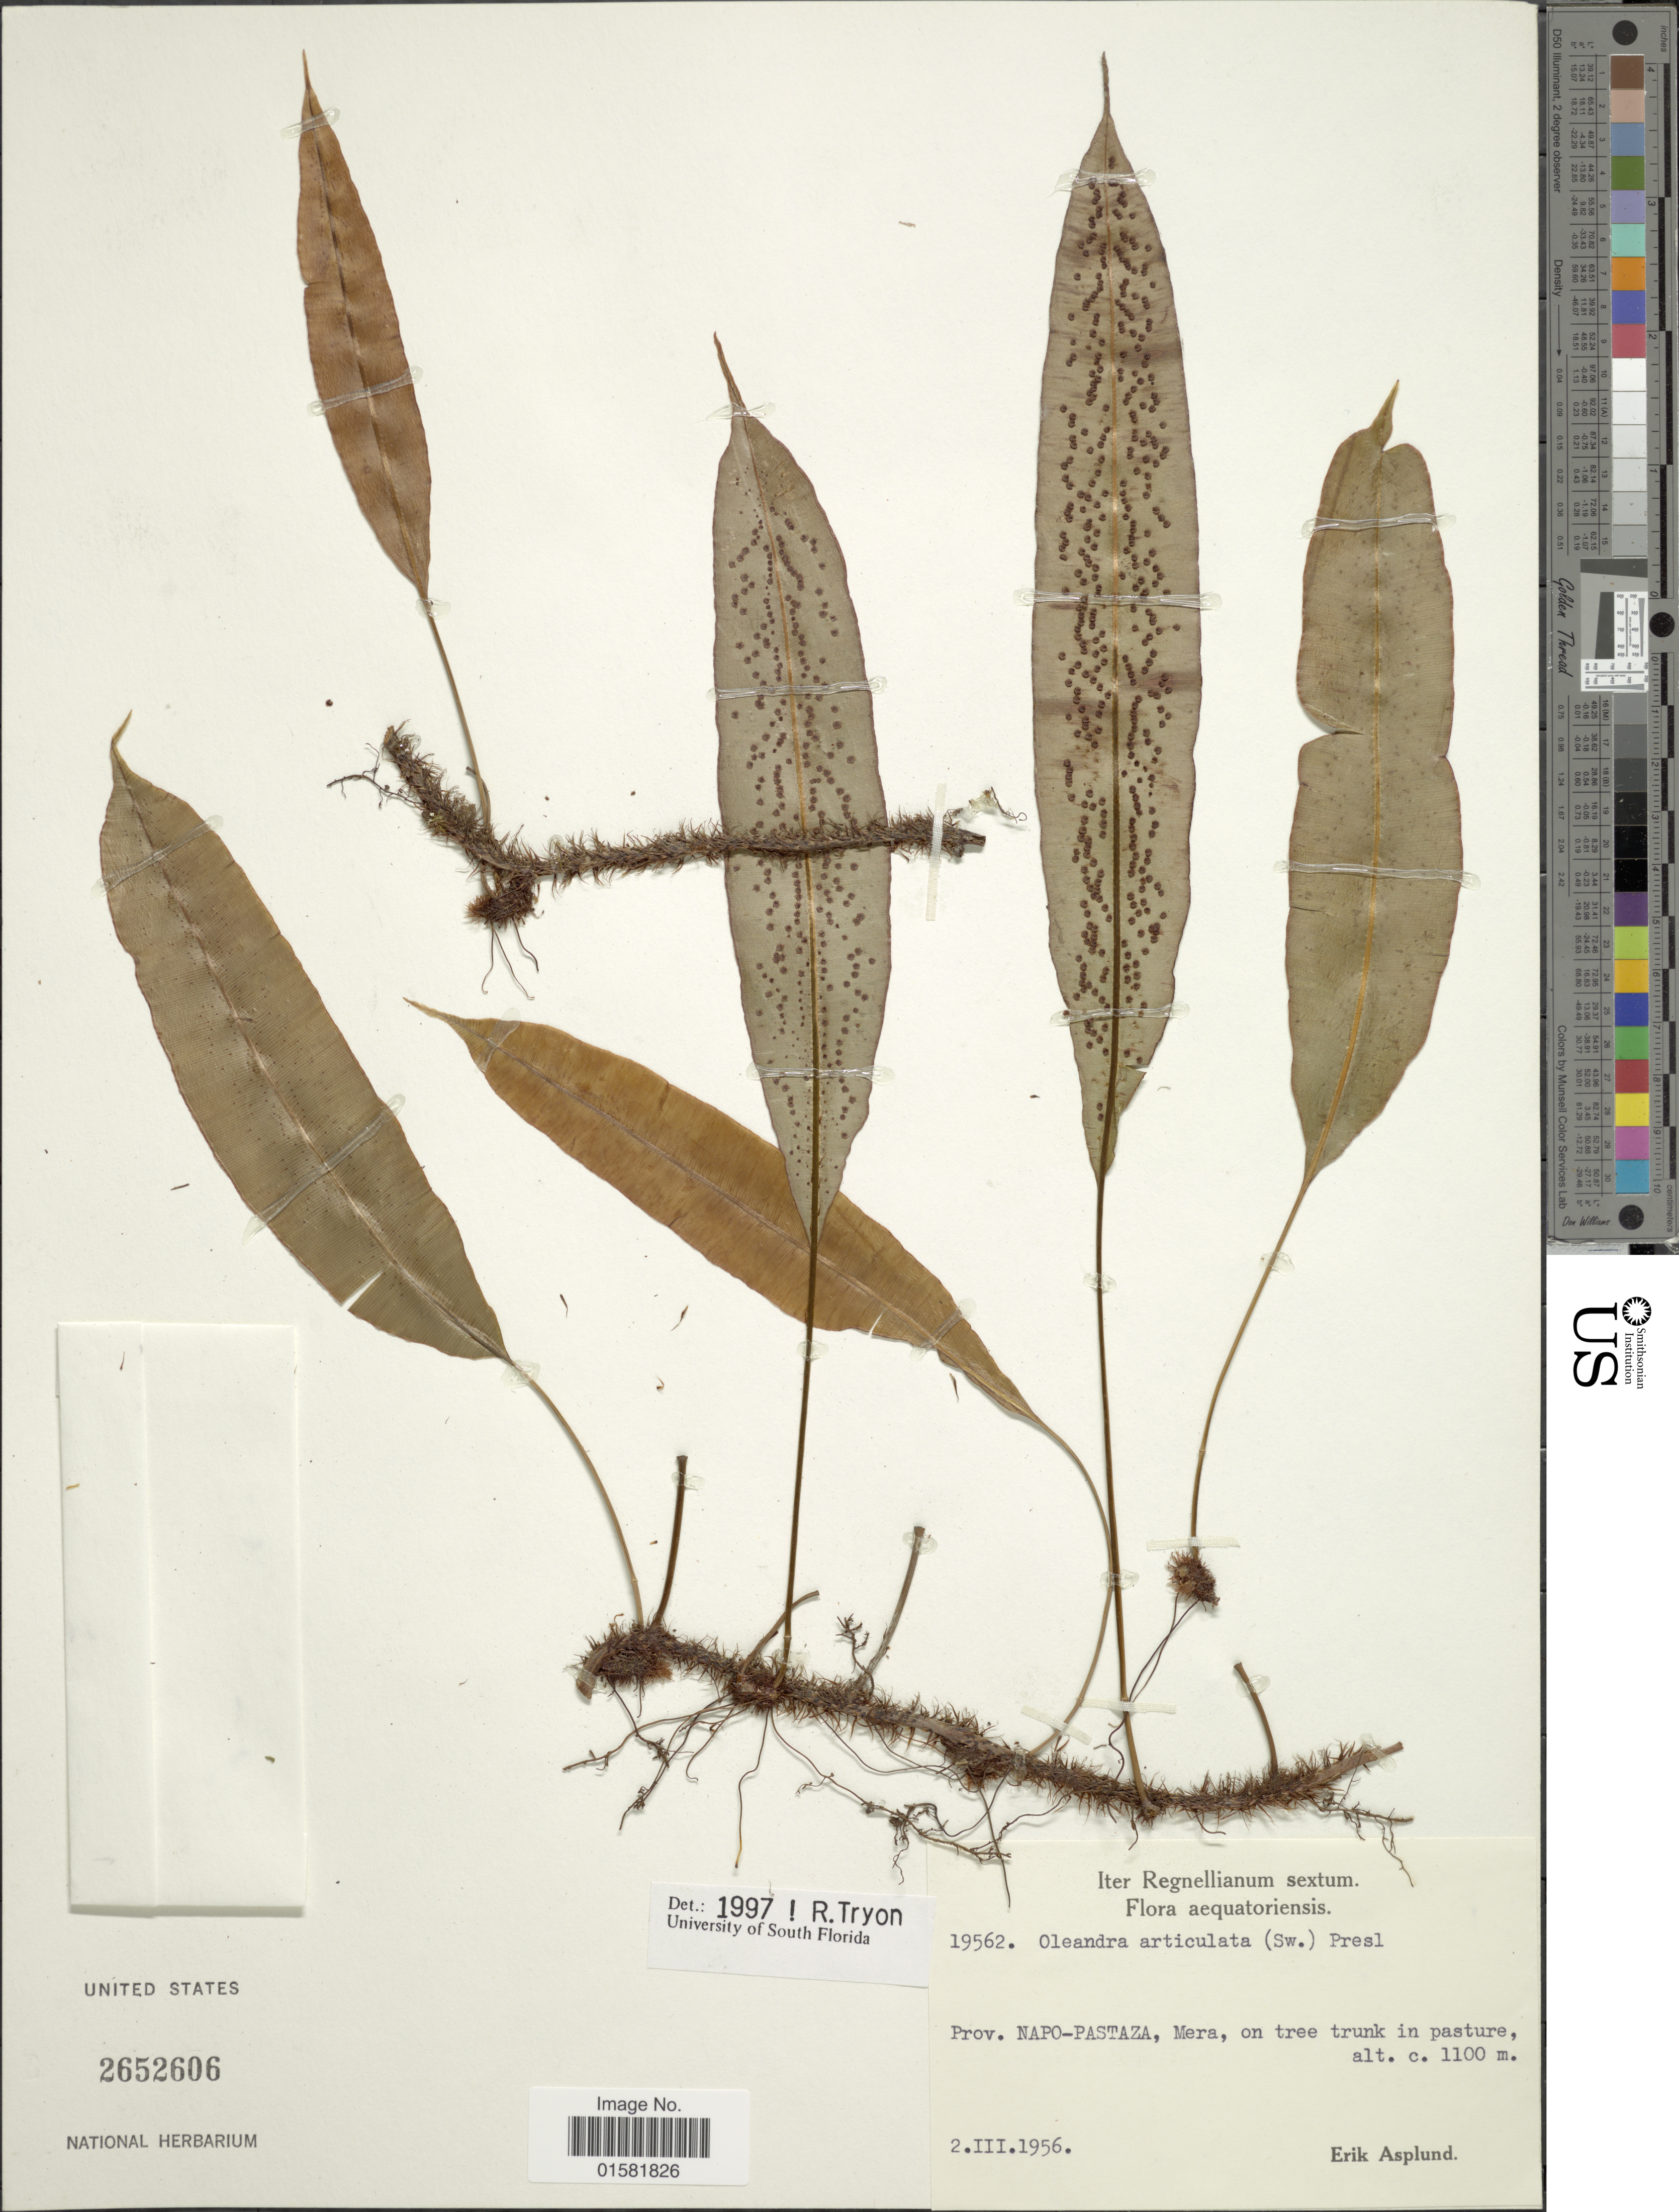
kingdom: Plantae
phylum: Tracheophyta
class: Polypodiopsida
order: Polypodiales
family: Oleandraceae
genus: Oleandra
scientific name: Oleandra articulata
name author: (Sw.) C. Presl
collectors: E. Asplund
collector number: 19562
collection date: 1956-03-02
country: Ecuador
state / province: Napo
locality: Aequatoriensis, Prov. Napo-Pastaza, Mera.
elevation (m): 1100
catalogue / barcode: US 2652606